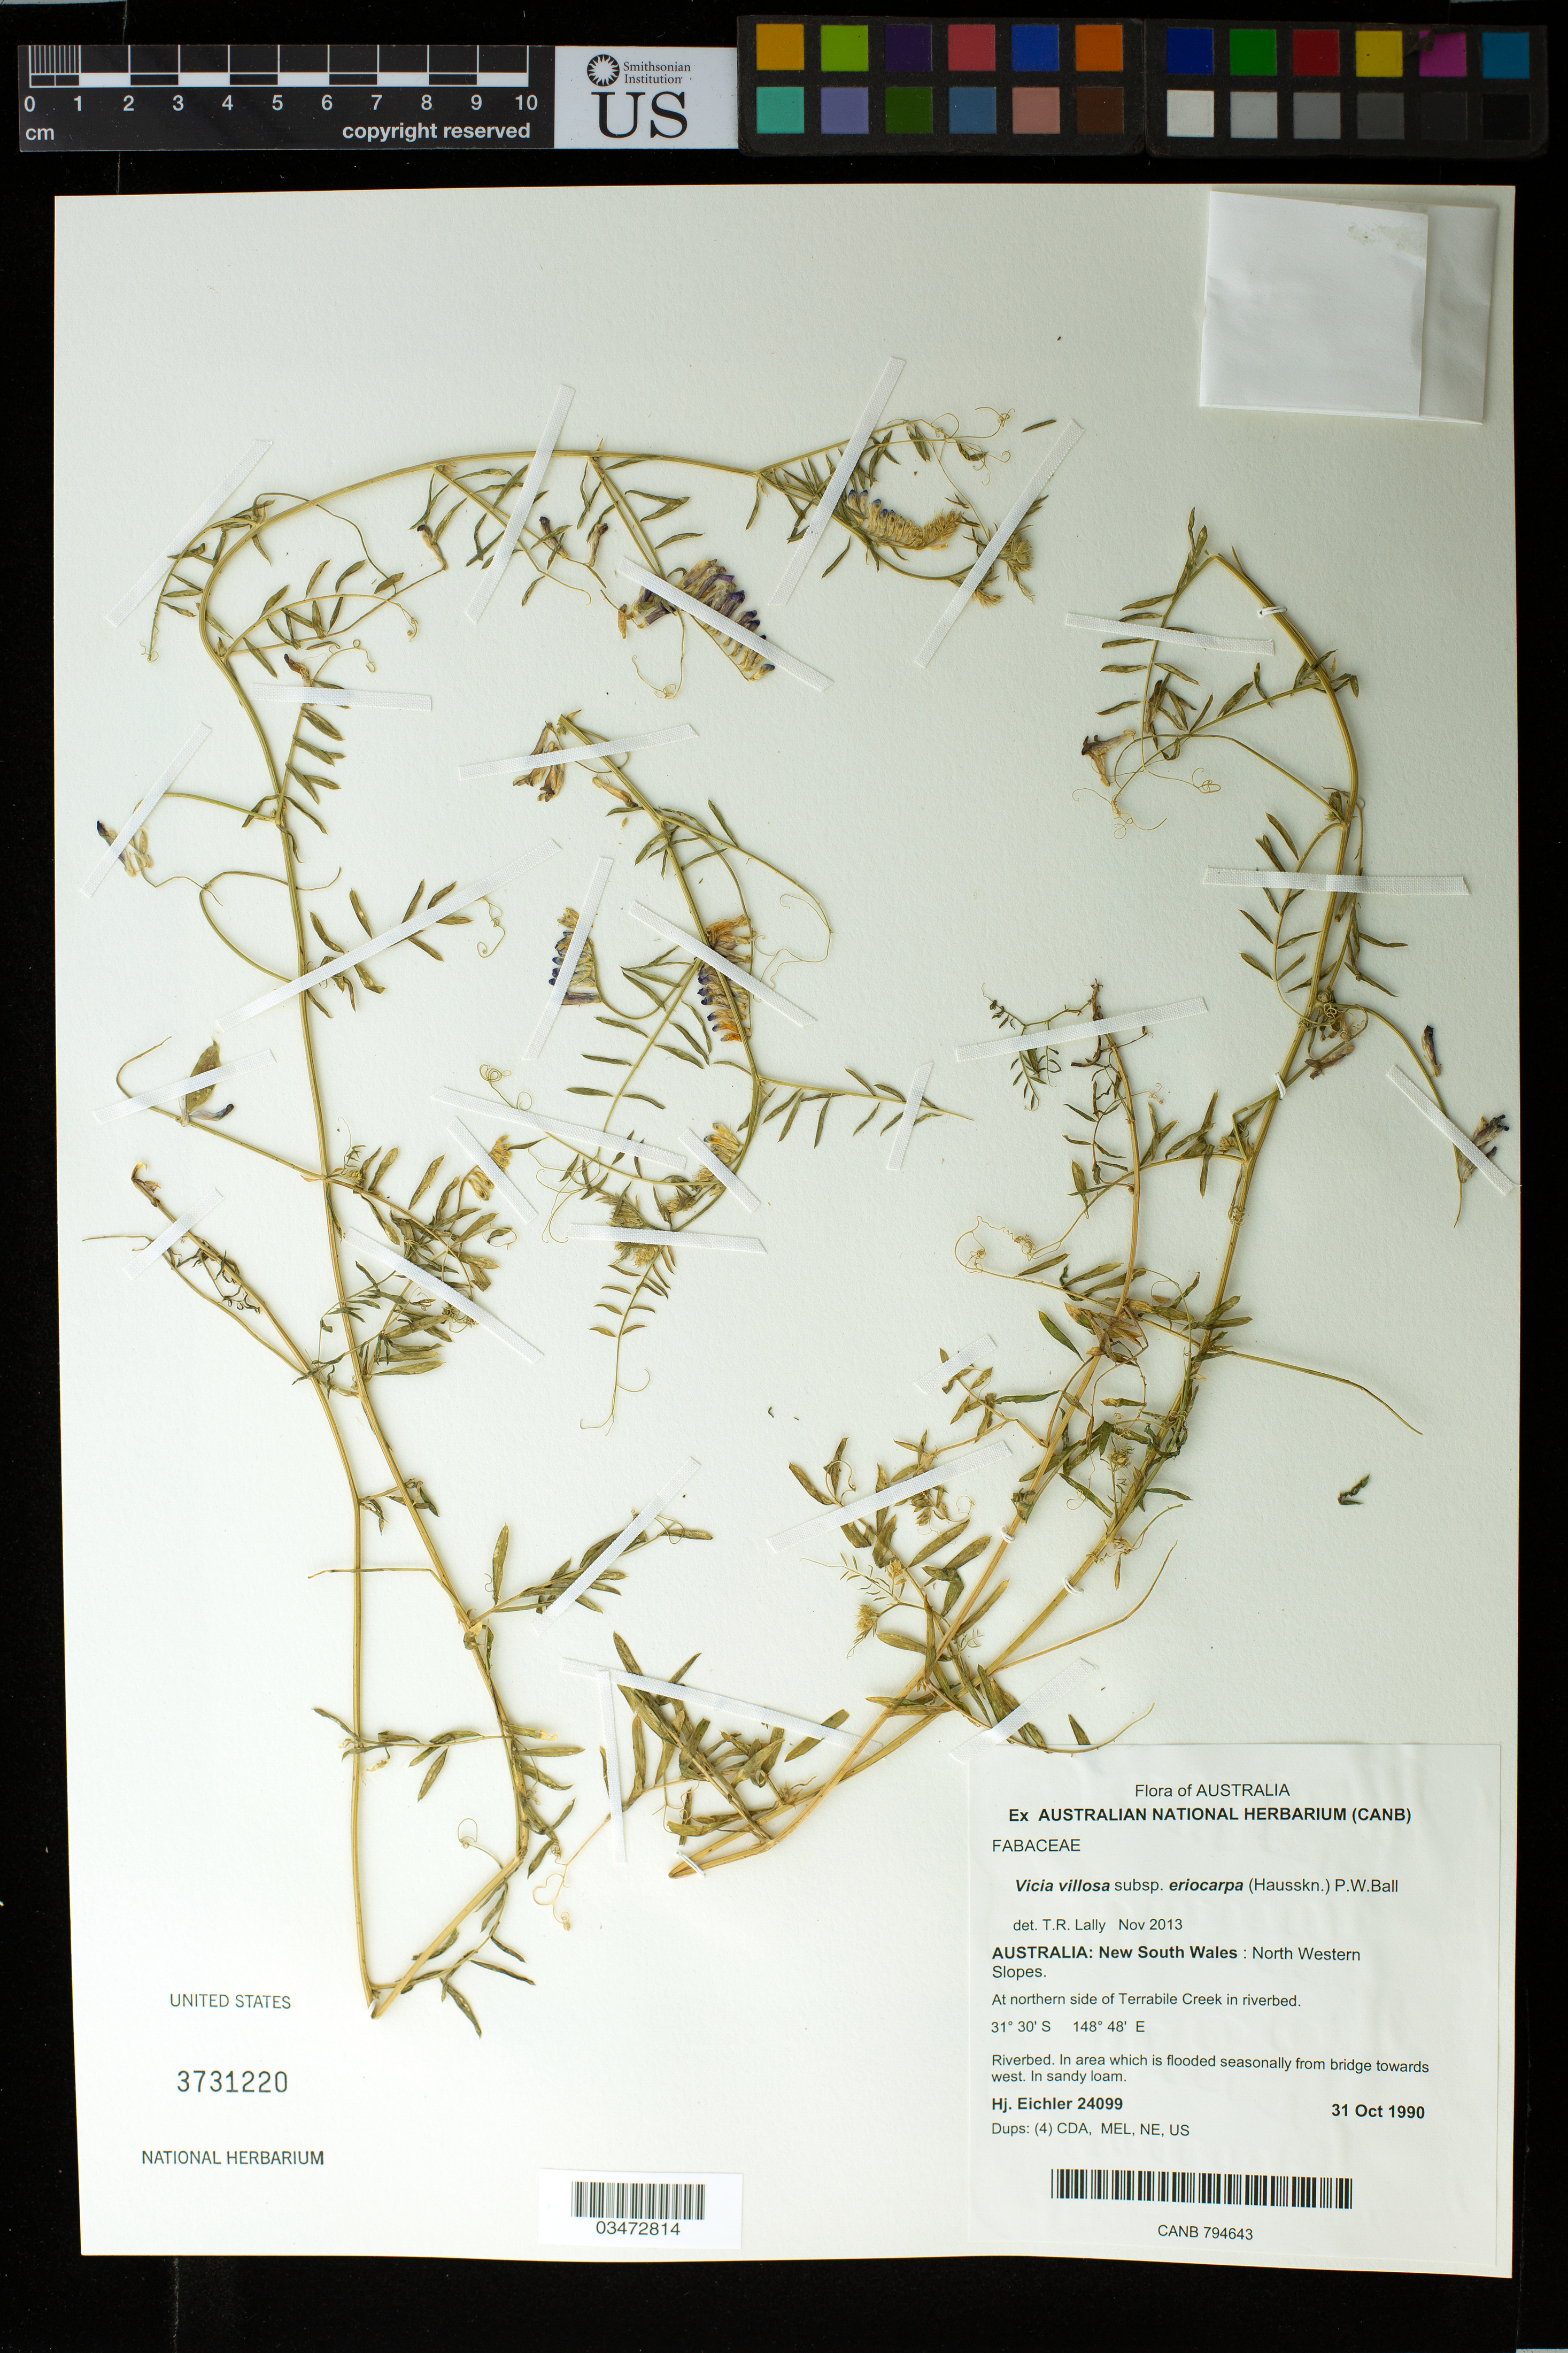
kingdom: Plantae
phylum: Tracheophyta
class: Magnoliopsida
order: Fabales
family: Fabaceae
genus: Vicia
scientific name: Vicia villosa subsp. eriocarpa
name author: (Hausskn.) P.W. Ball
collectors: H. Eichler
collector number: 240999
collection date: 1990-10-31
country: Australia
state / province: New South Wales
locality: North Western Slopes At northern side of Terrabile Creek in riverbed.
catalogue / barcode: US 3731220